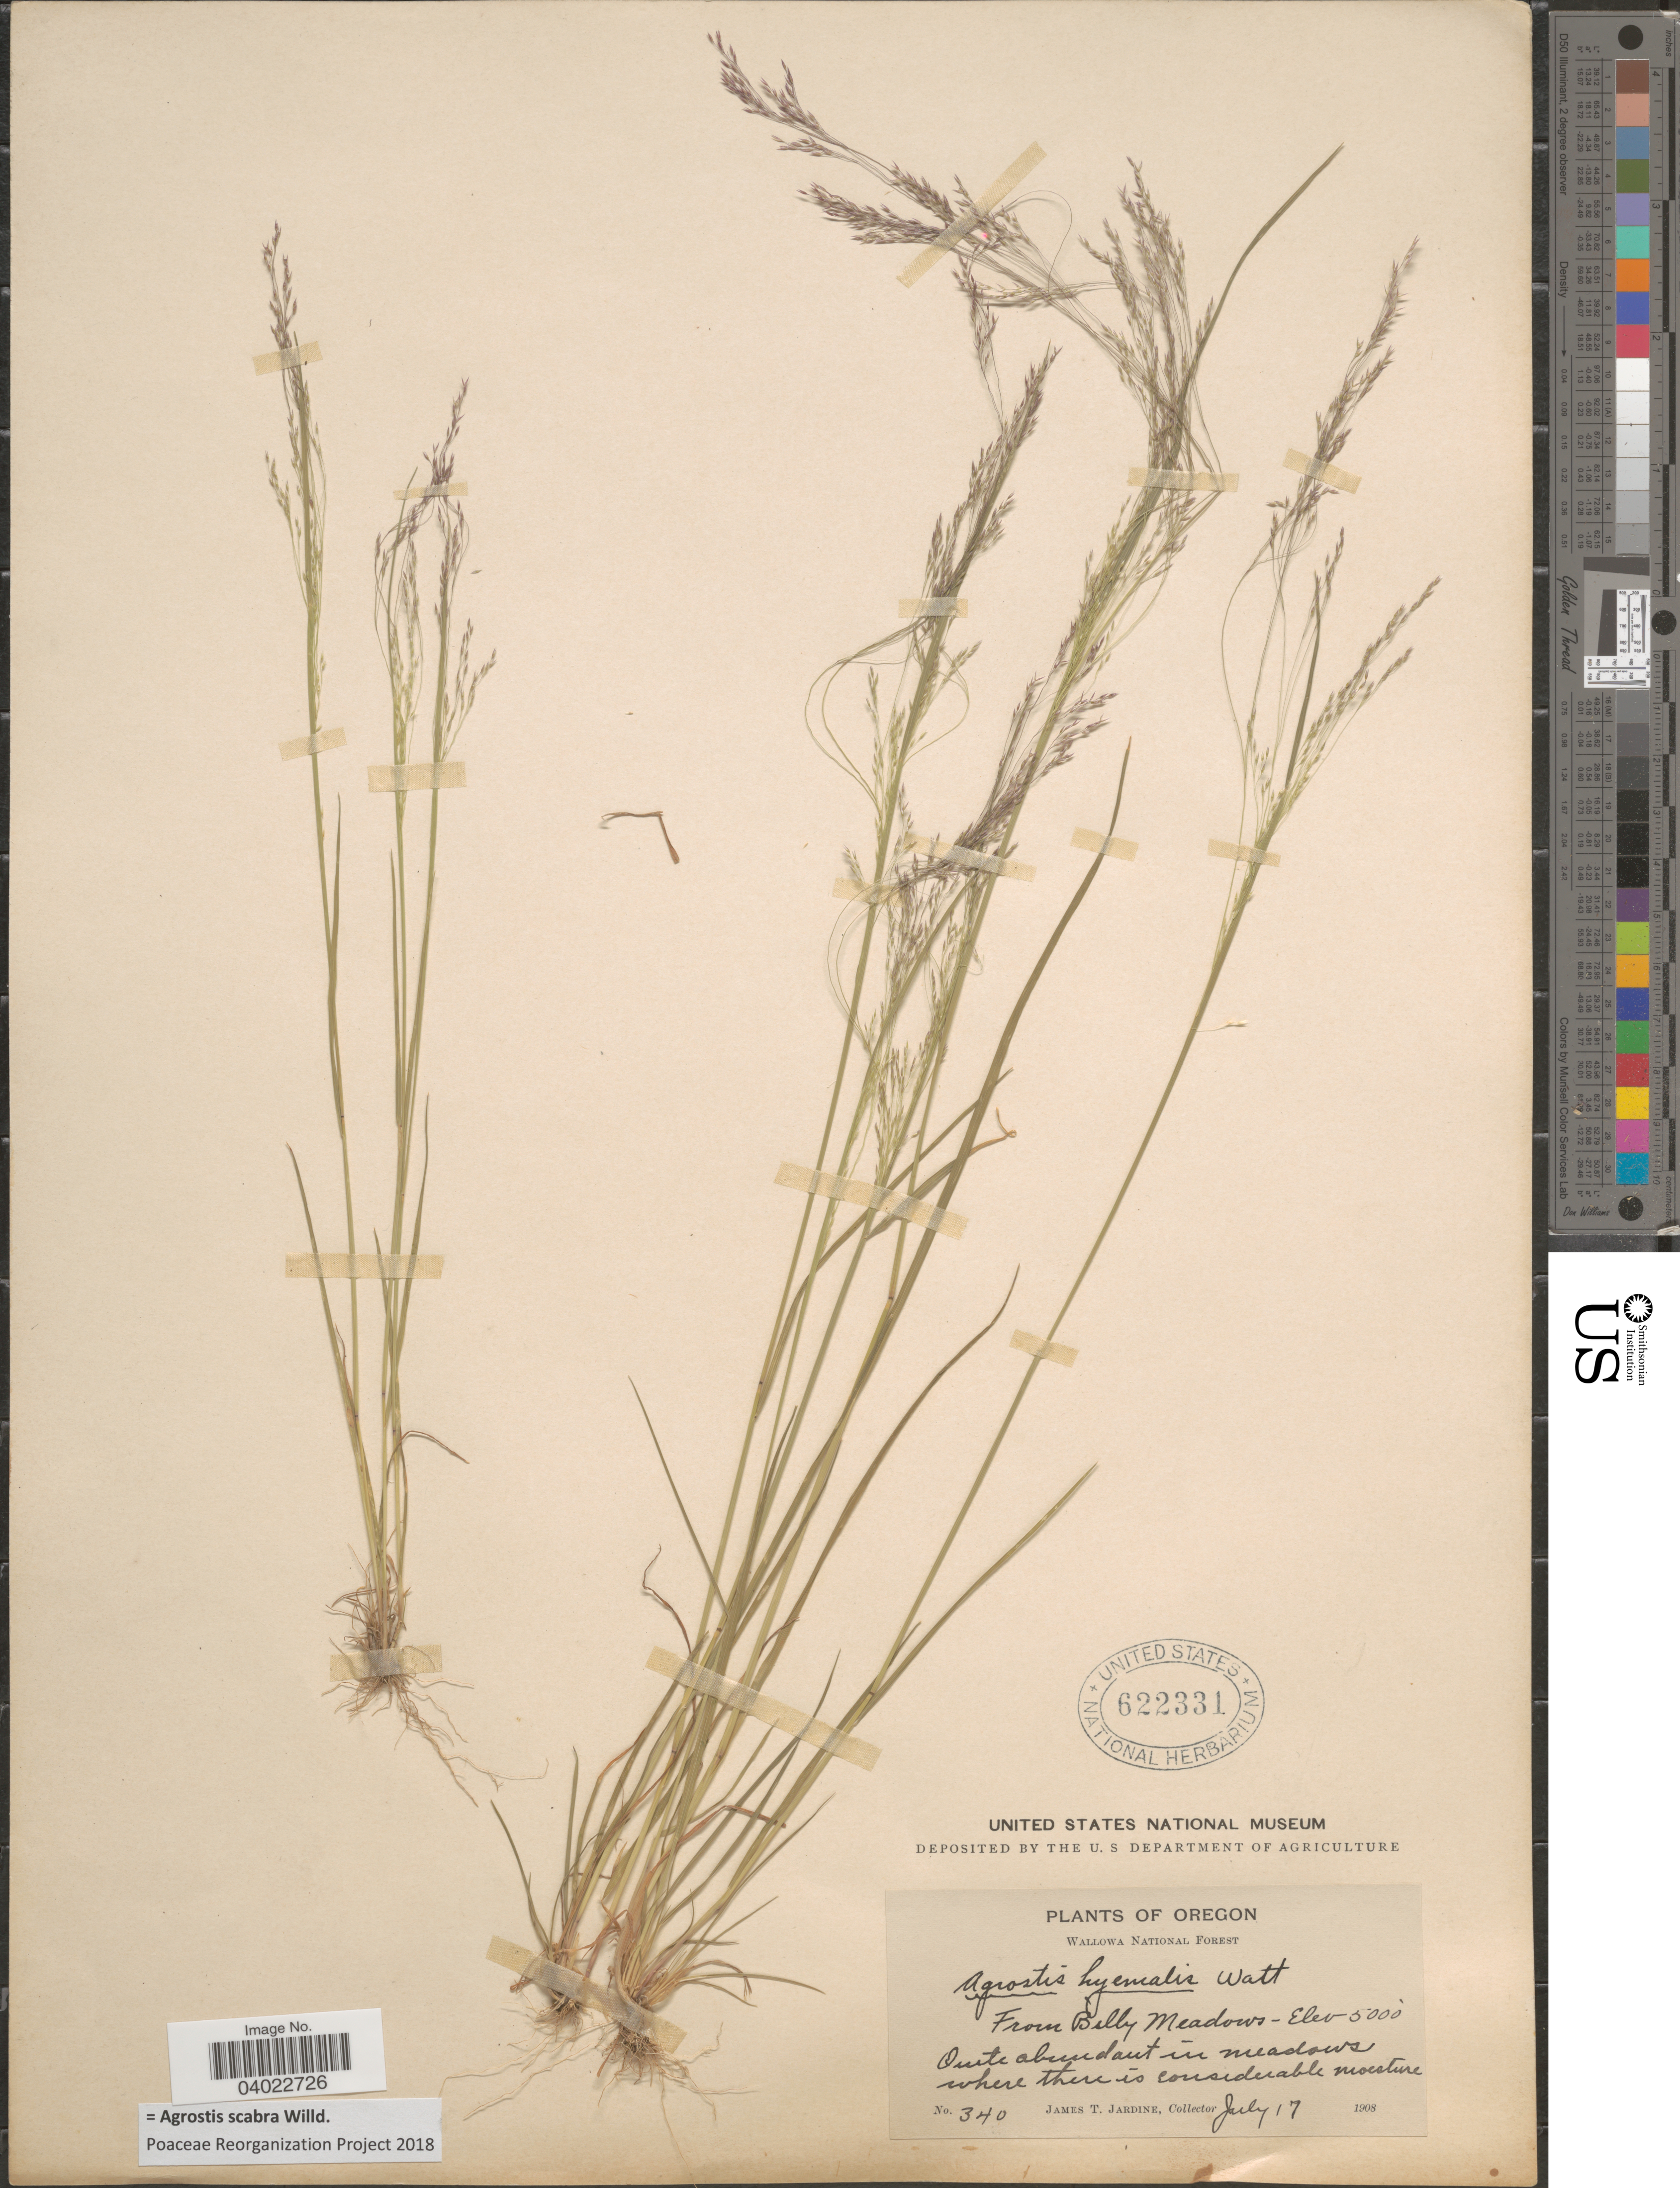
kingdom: Plantae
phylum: Tracheophyta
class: Liliopsida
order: Poales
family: Poaceae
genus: Agrostis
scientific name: Agrostis scabra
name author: Willd.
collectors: J. T. Jardine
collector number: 340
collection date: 1908-07-17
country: United States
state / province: Oregon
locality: Wallowa National Forest. From Billy Meadows.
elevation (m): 1524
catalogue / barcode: US 622331